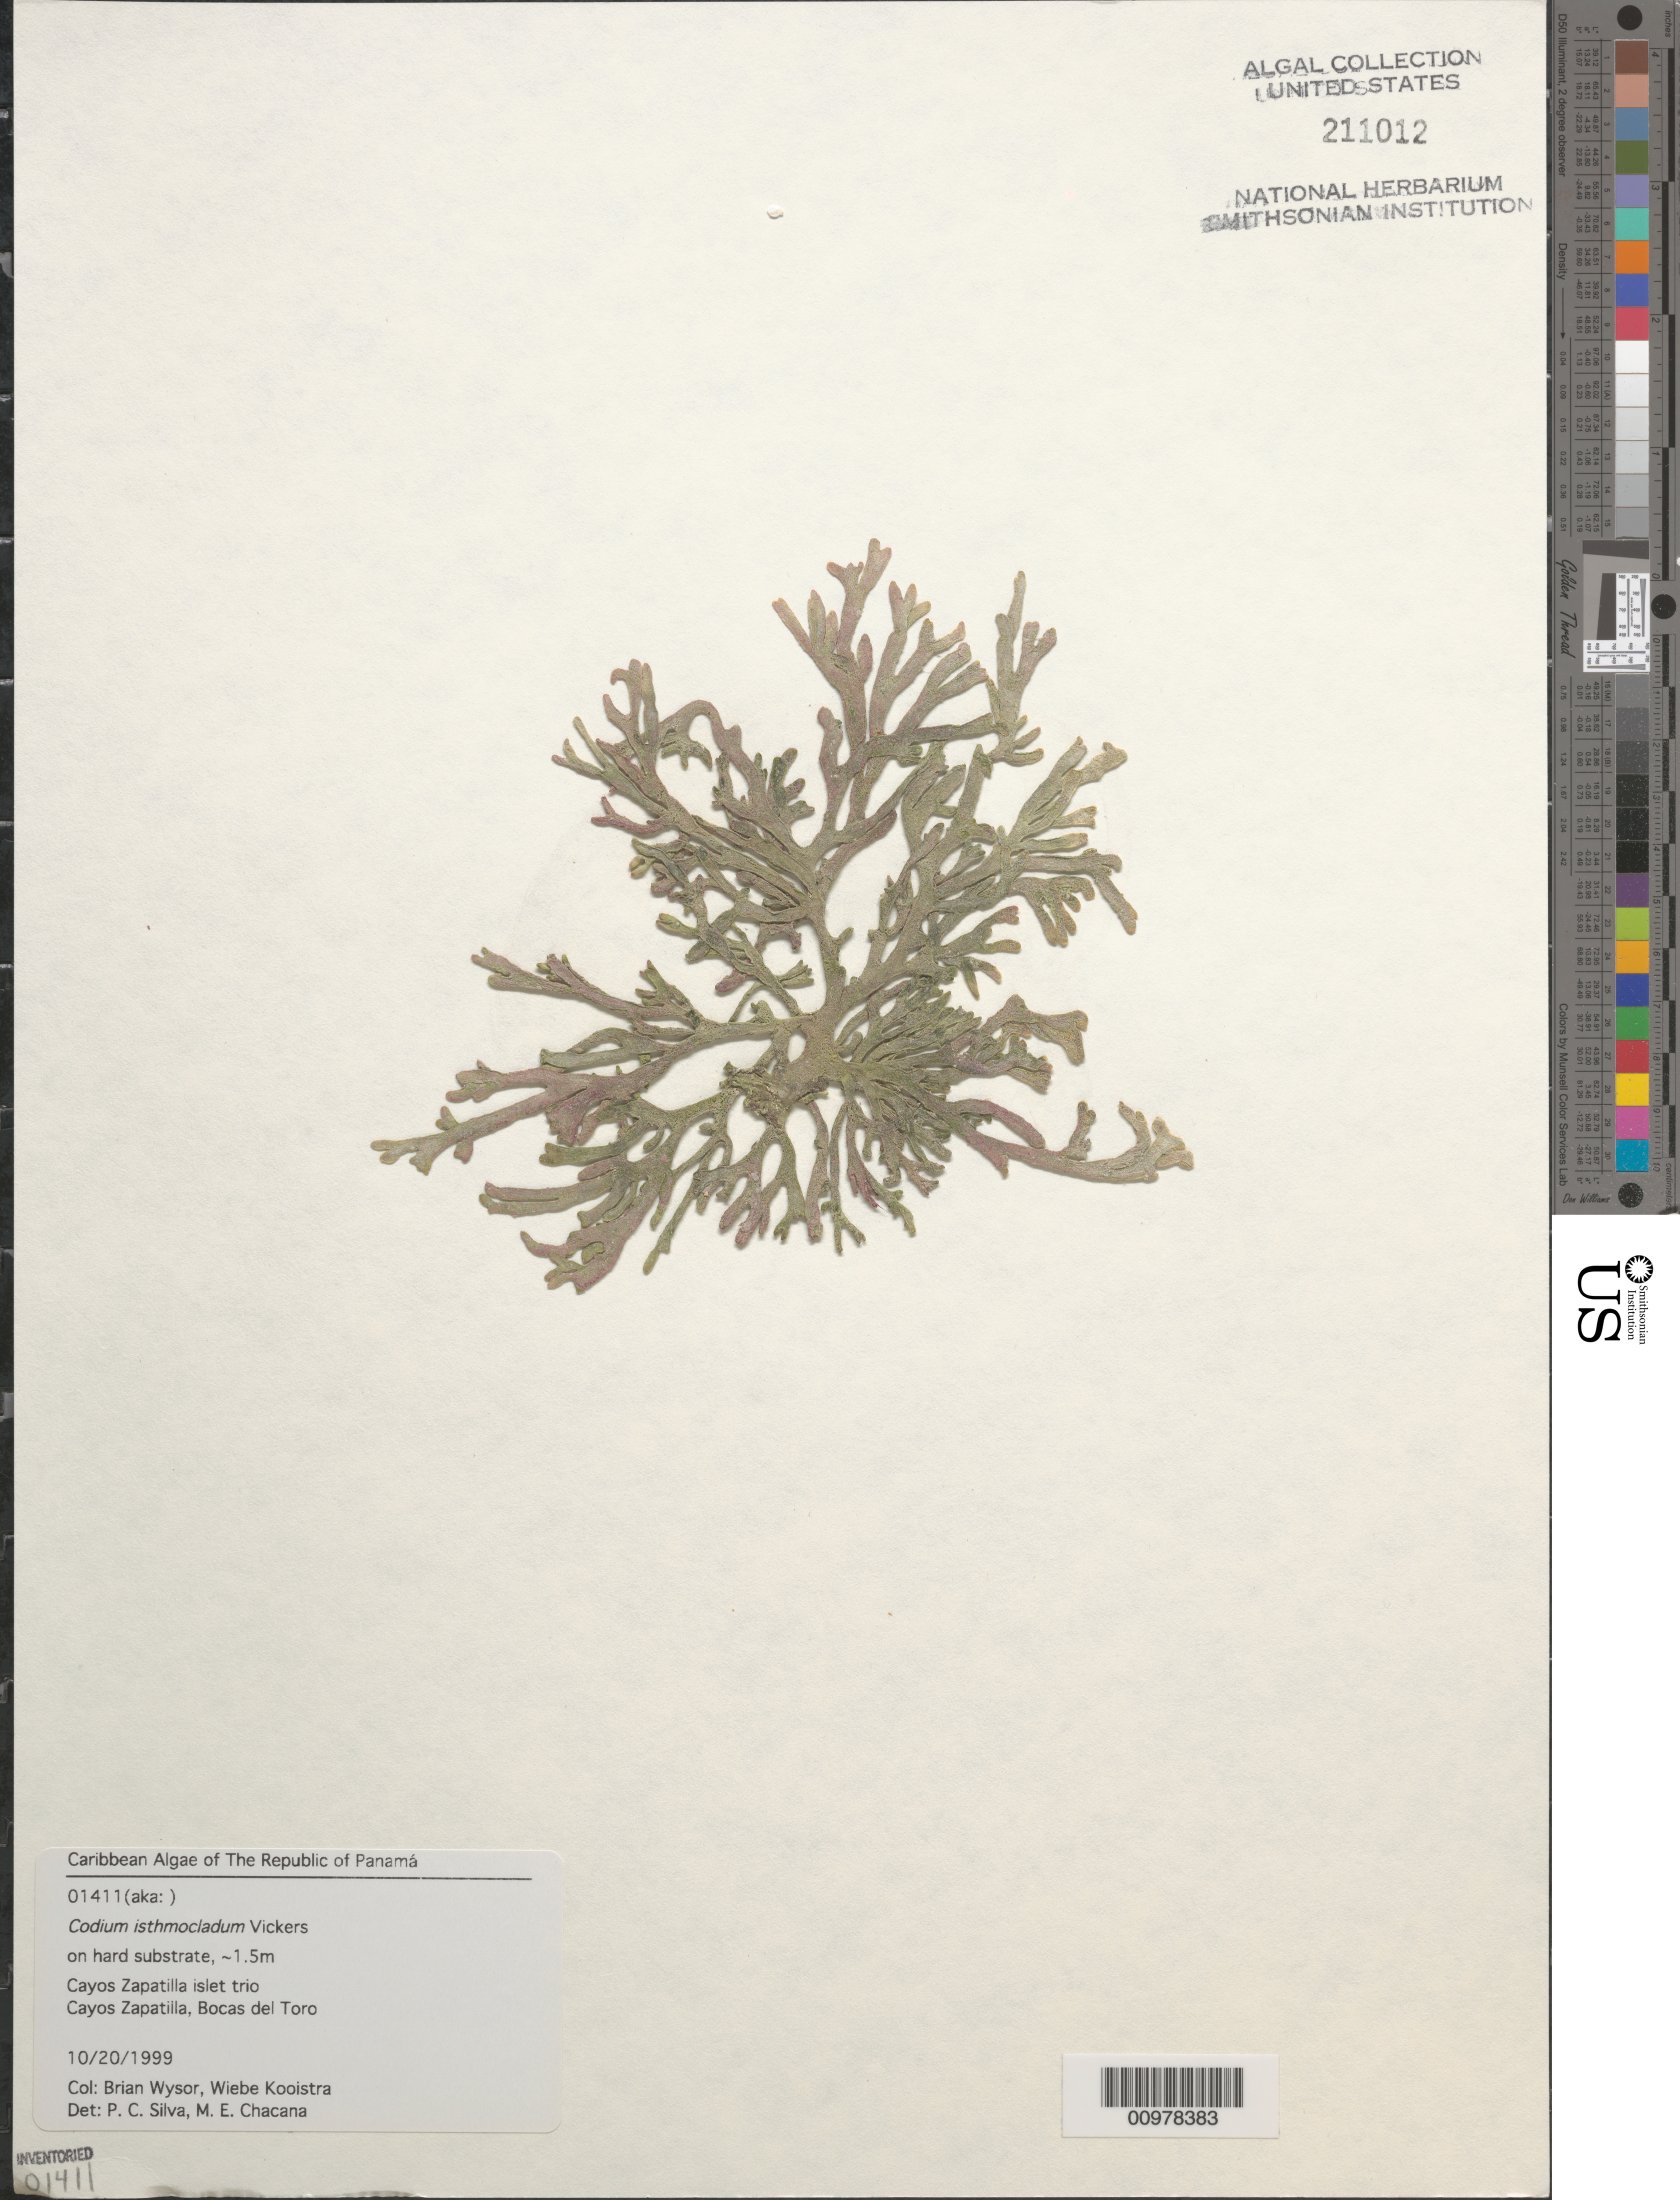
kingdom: Plantae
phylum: Chlorophyta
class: Ulvophyceae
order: Bryopsidales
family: Codiaceae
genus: Codium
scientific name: Codium isthmocladum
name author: Vickers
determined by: Pedroche, F. F.; Silva, P. C.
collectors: B. Wysor & W. Kooistra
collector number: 01411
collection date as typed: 20 Oct 1999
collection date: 1999-10-20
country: Panama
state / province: Bocas del Toro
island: Cayos Zapatilla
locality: Islet trio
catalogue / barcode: US 211012